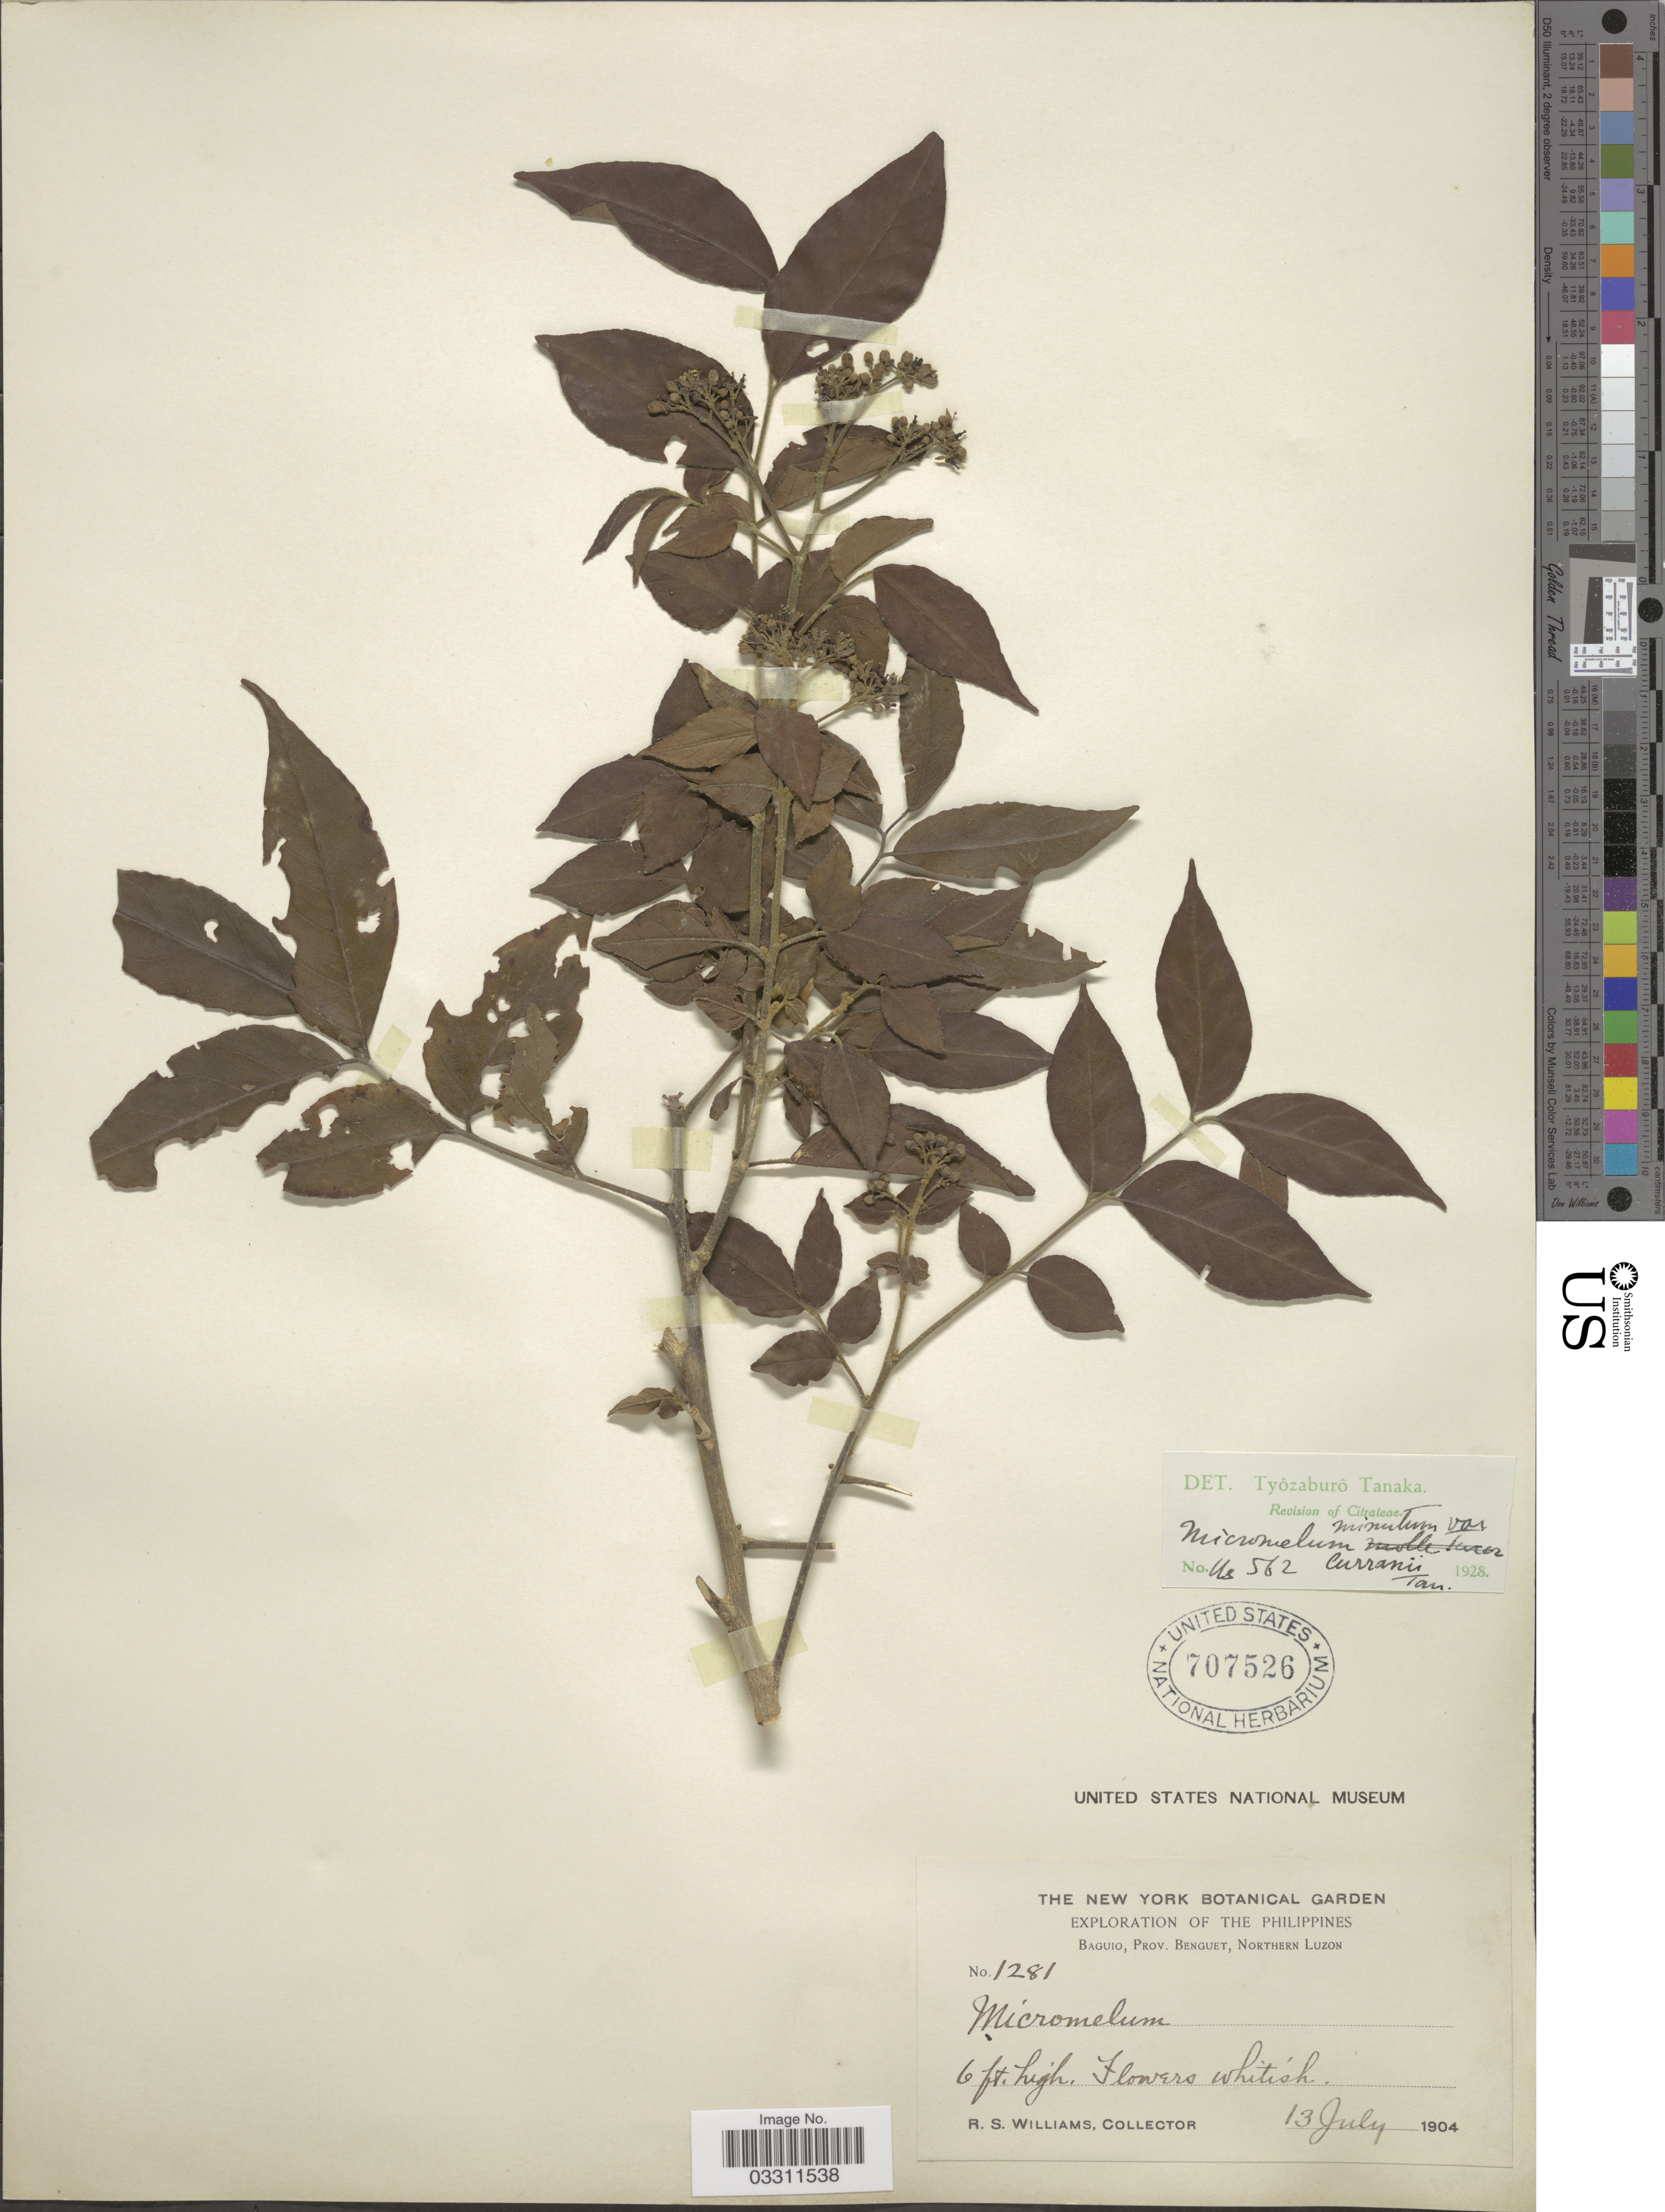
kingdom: Plantae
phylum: Tracheophyta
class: Magnoliopsida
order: Sapindales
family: Rutaceae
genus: Micromelum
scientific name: Micromelum sp.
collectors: R. S. Williams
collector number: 1281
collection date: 1904-07-13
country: Philippines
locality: Baguio, Prov. Benguet, Northern Luzon.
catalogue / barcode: US 707526